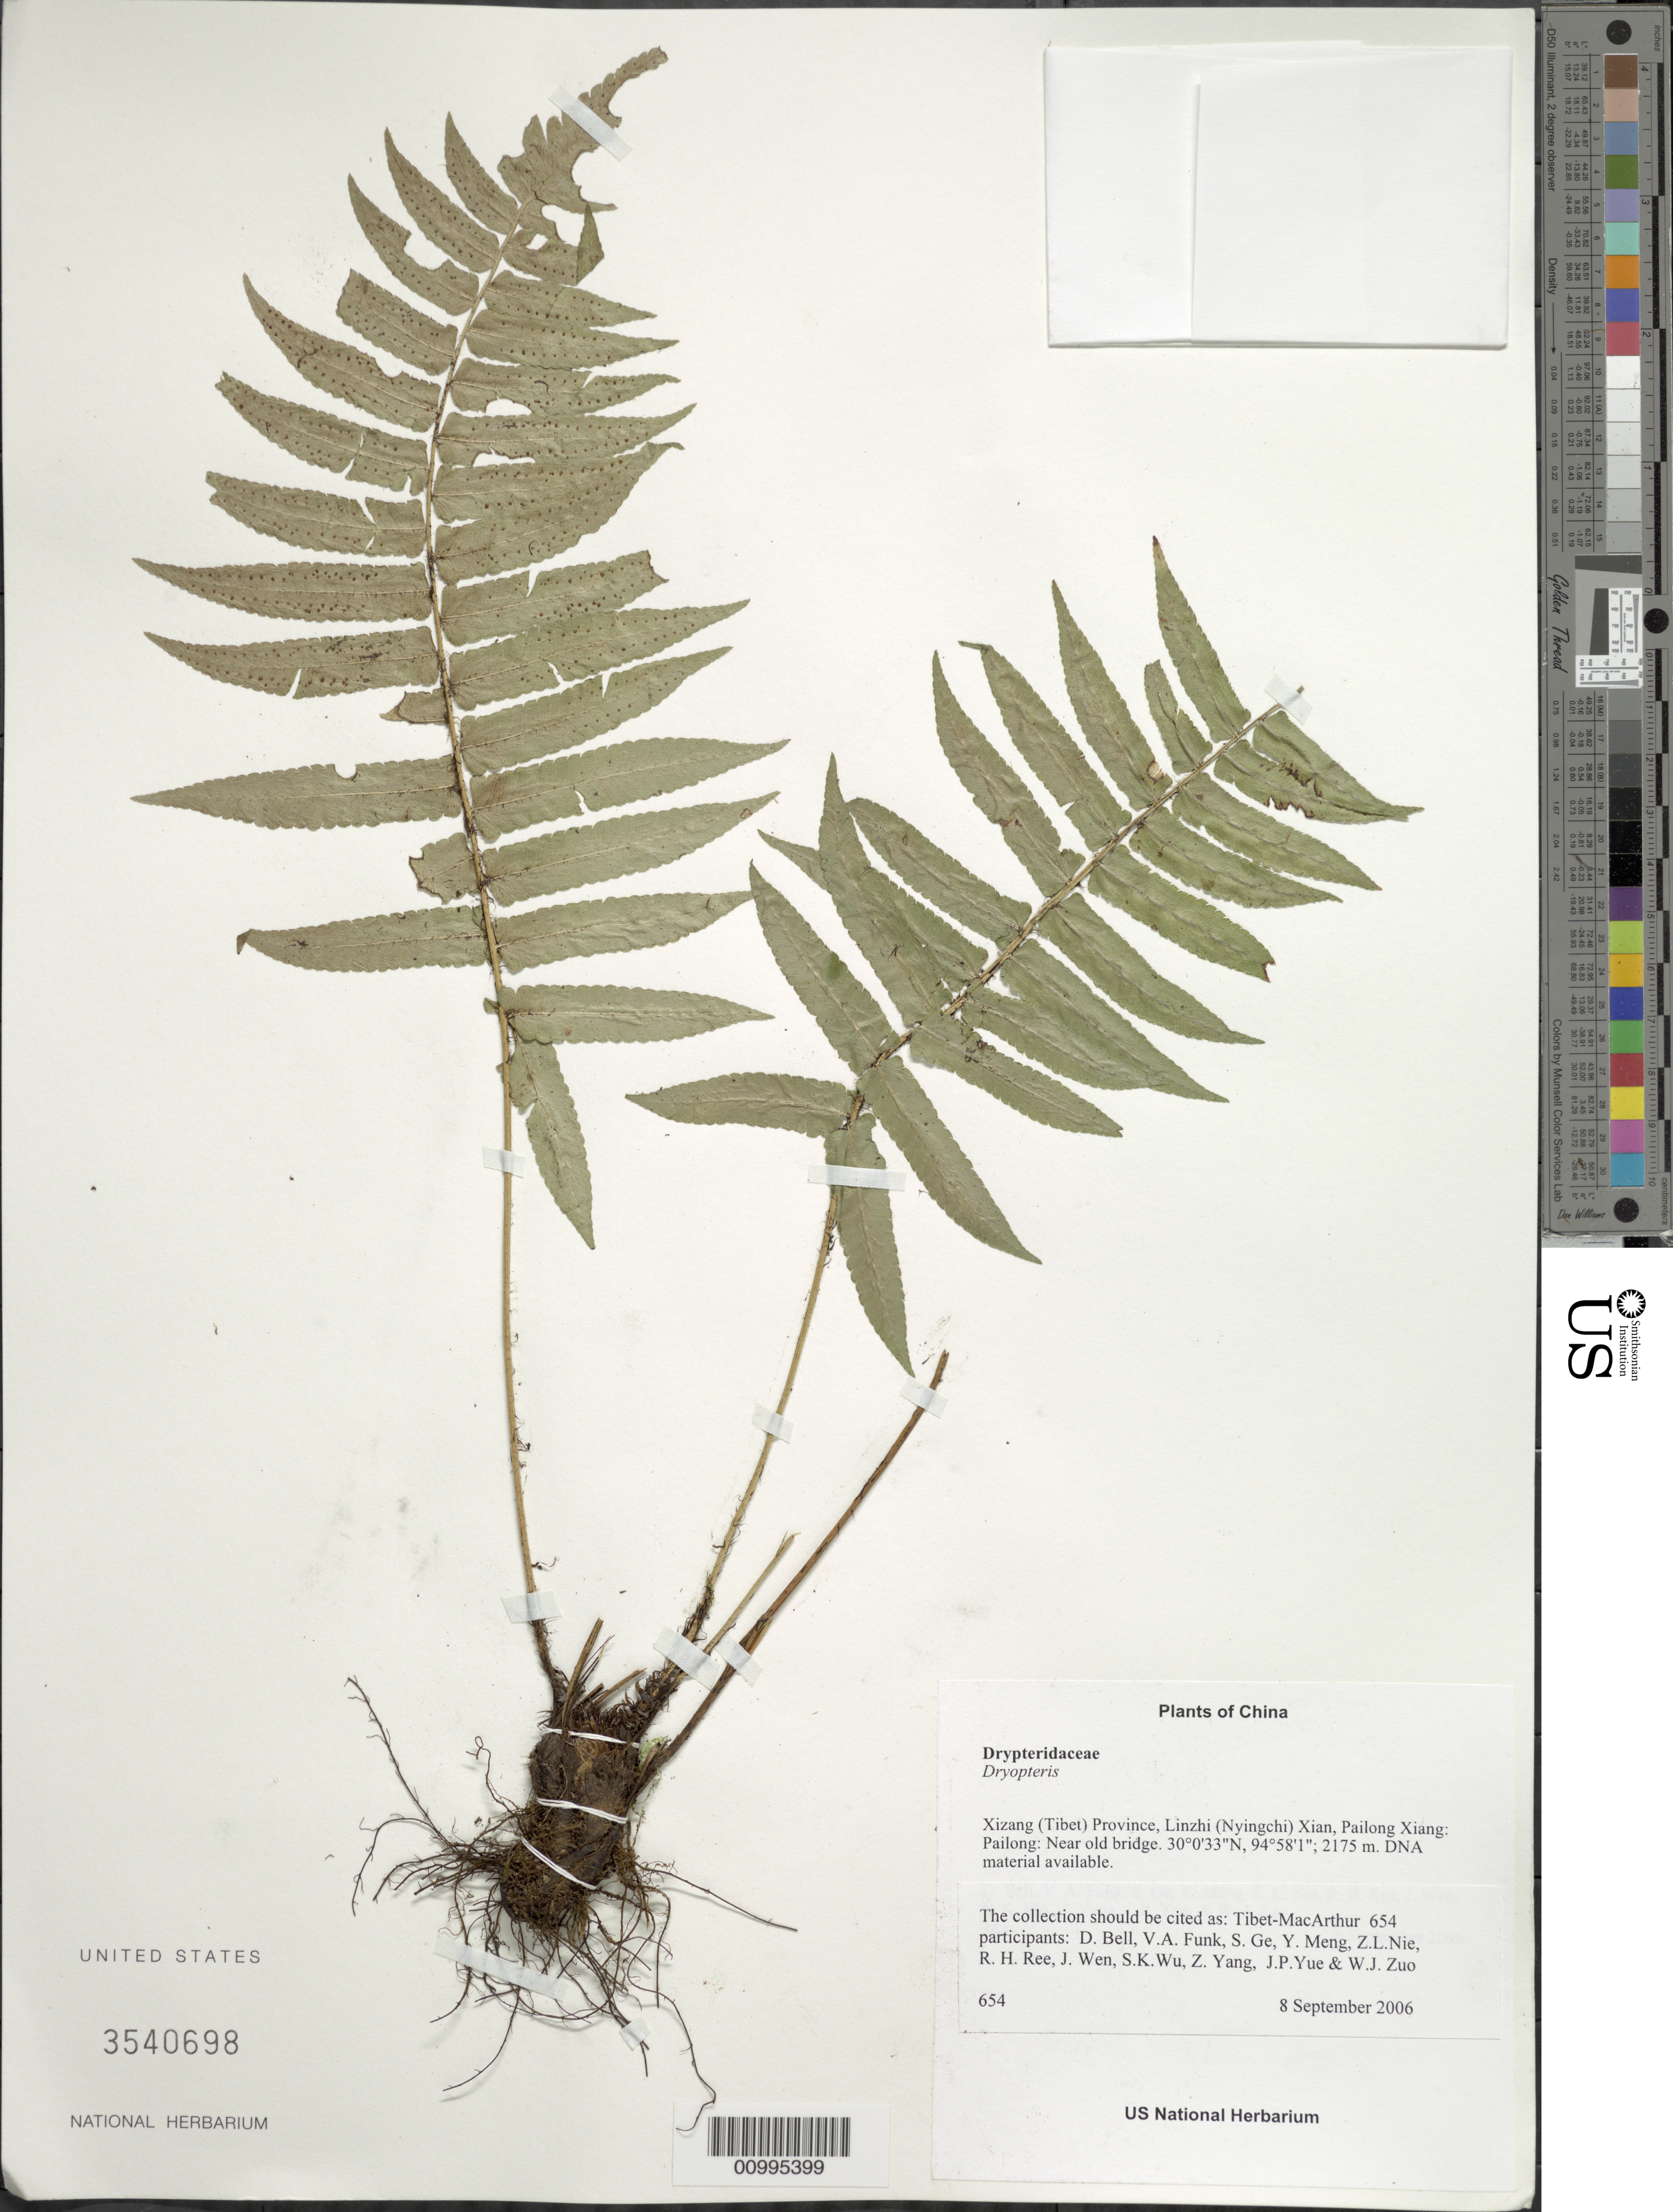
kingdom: Plantae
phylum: Tracheophyta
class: Polypodiopsida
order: Polypodiales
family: Dryopteridaceae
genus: Dryopteris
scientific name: Dryopteris sp.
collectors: Tibet-MacArthur, D. A. Bell, V. Funk, S. Ge, Y. Meng, Z. Nie, R. Ree, J. Wen, S. K. Wu, Z. Yang, J. Yue & W. Zuo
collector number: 654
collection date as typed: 08 Sep 2006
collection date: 2006-09-08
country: China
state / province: Xizang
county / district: Linzhi (Nyingchi) Xian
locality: Pailong Xiang: Pailong. Near old bridge.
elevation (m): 2175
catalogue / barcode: US 3540698